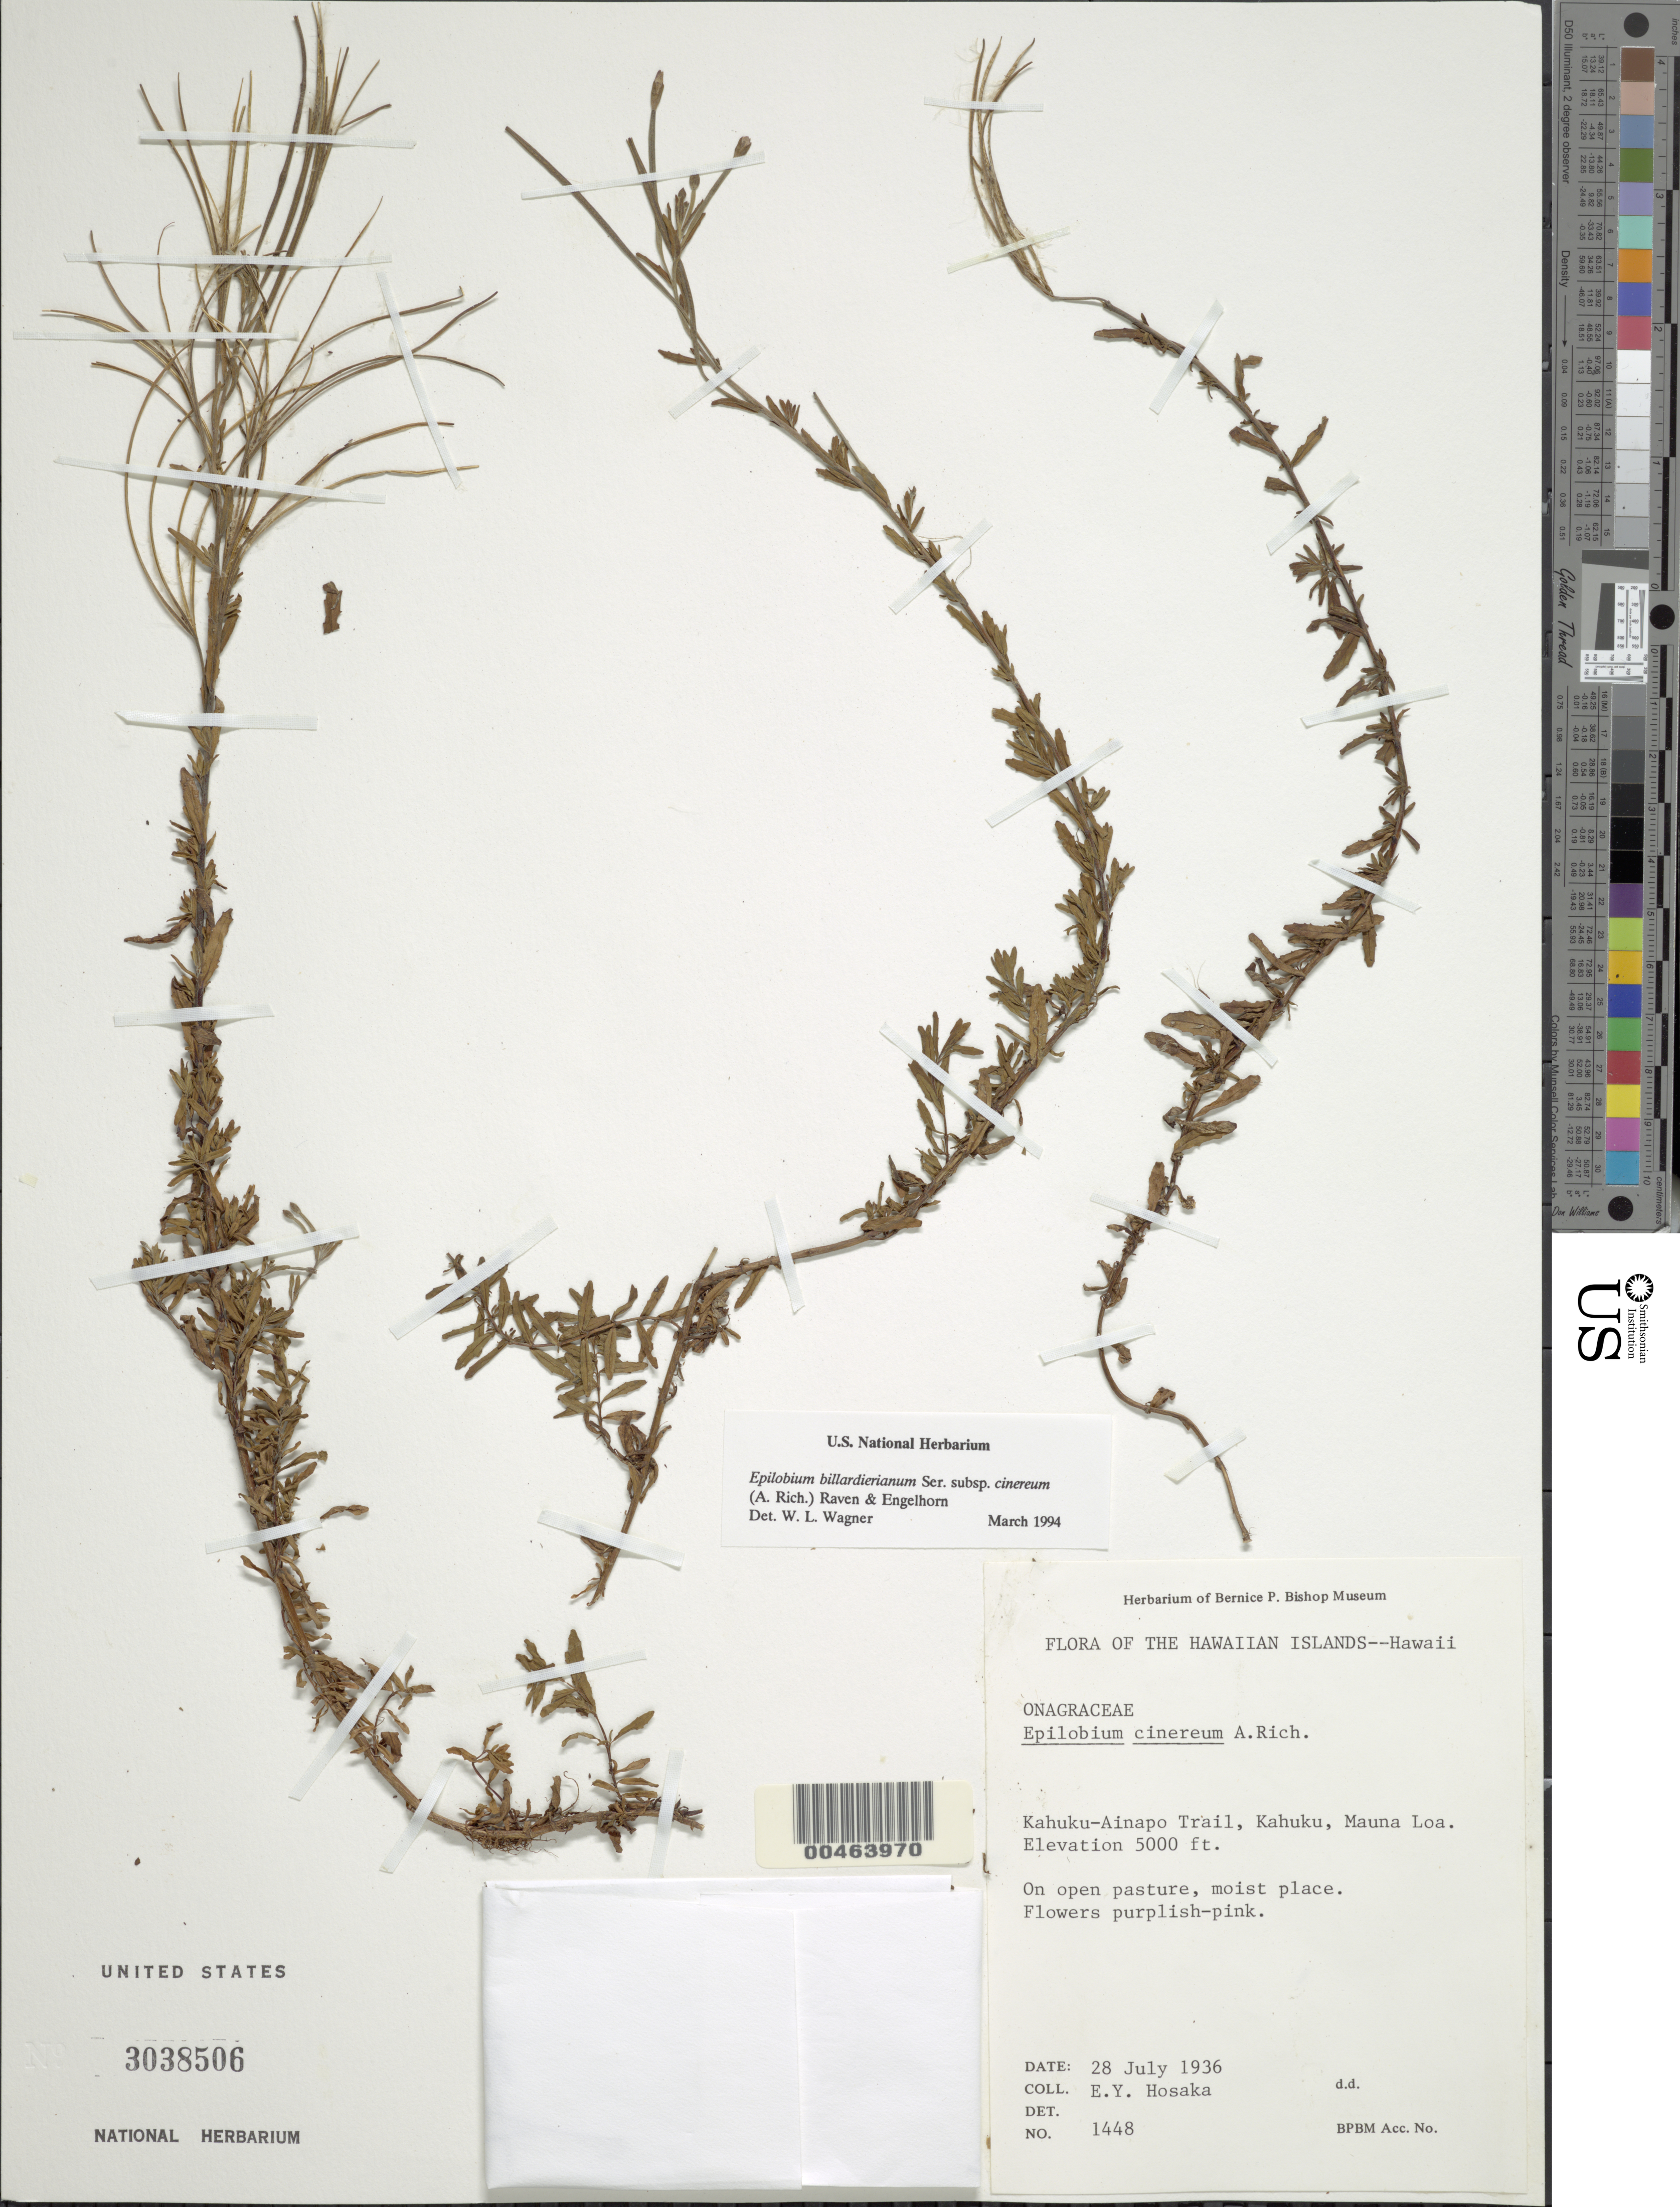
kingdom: Plantae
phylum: Tracheophyta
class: Magnoliopsida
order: Myrtales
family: Onagraceae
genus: Epilobium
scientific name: Epilobium billardiereanum subsp. cinereum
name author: (A. Rich.) P.H. Raven & Engelhorn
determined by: Wagner, W. L., (BOT), Smithsonian Institution - National Museum of Natural History (UNITED STATES)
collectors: E. Y. Hosaka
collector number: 1448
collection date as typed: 28 Jul 1936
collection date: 1936-07-28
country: United States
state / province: Hawaii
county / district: Hawaii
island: Hawaii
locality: Kahuku-Ainapo Trail, Kahuku, Mauna Loa.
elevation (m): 1524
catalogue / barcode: US 3038506